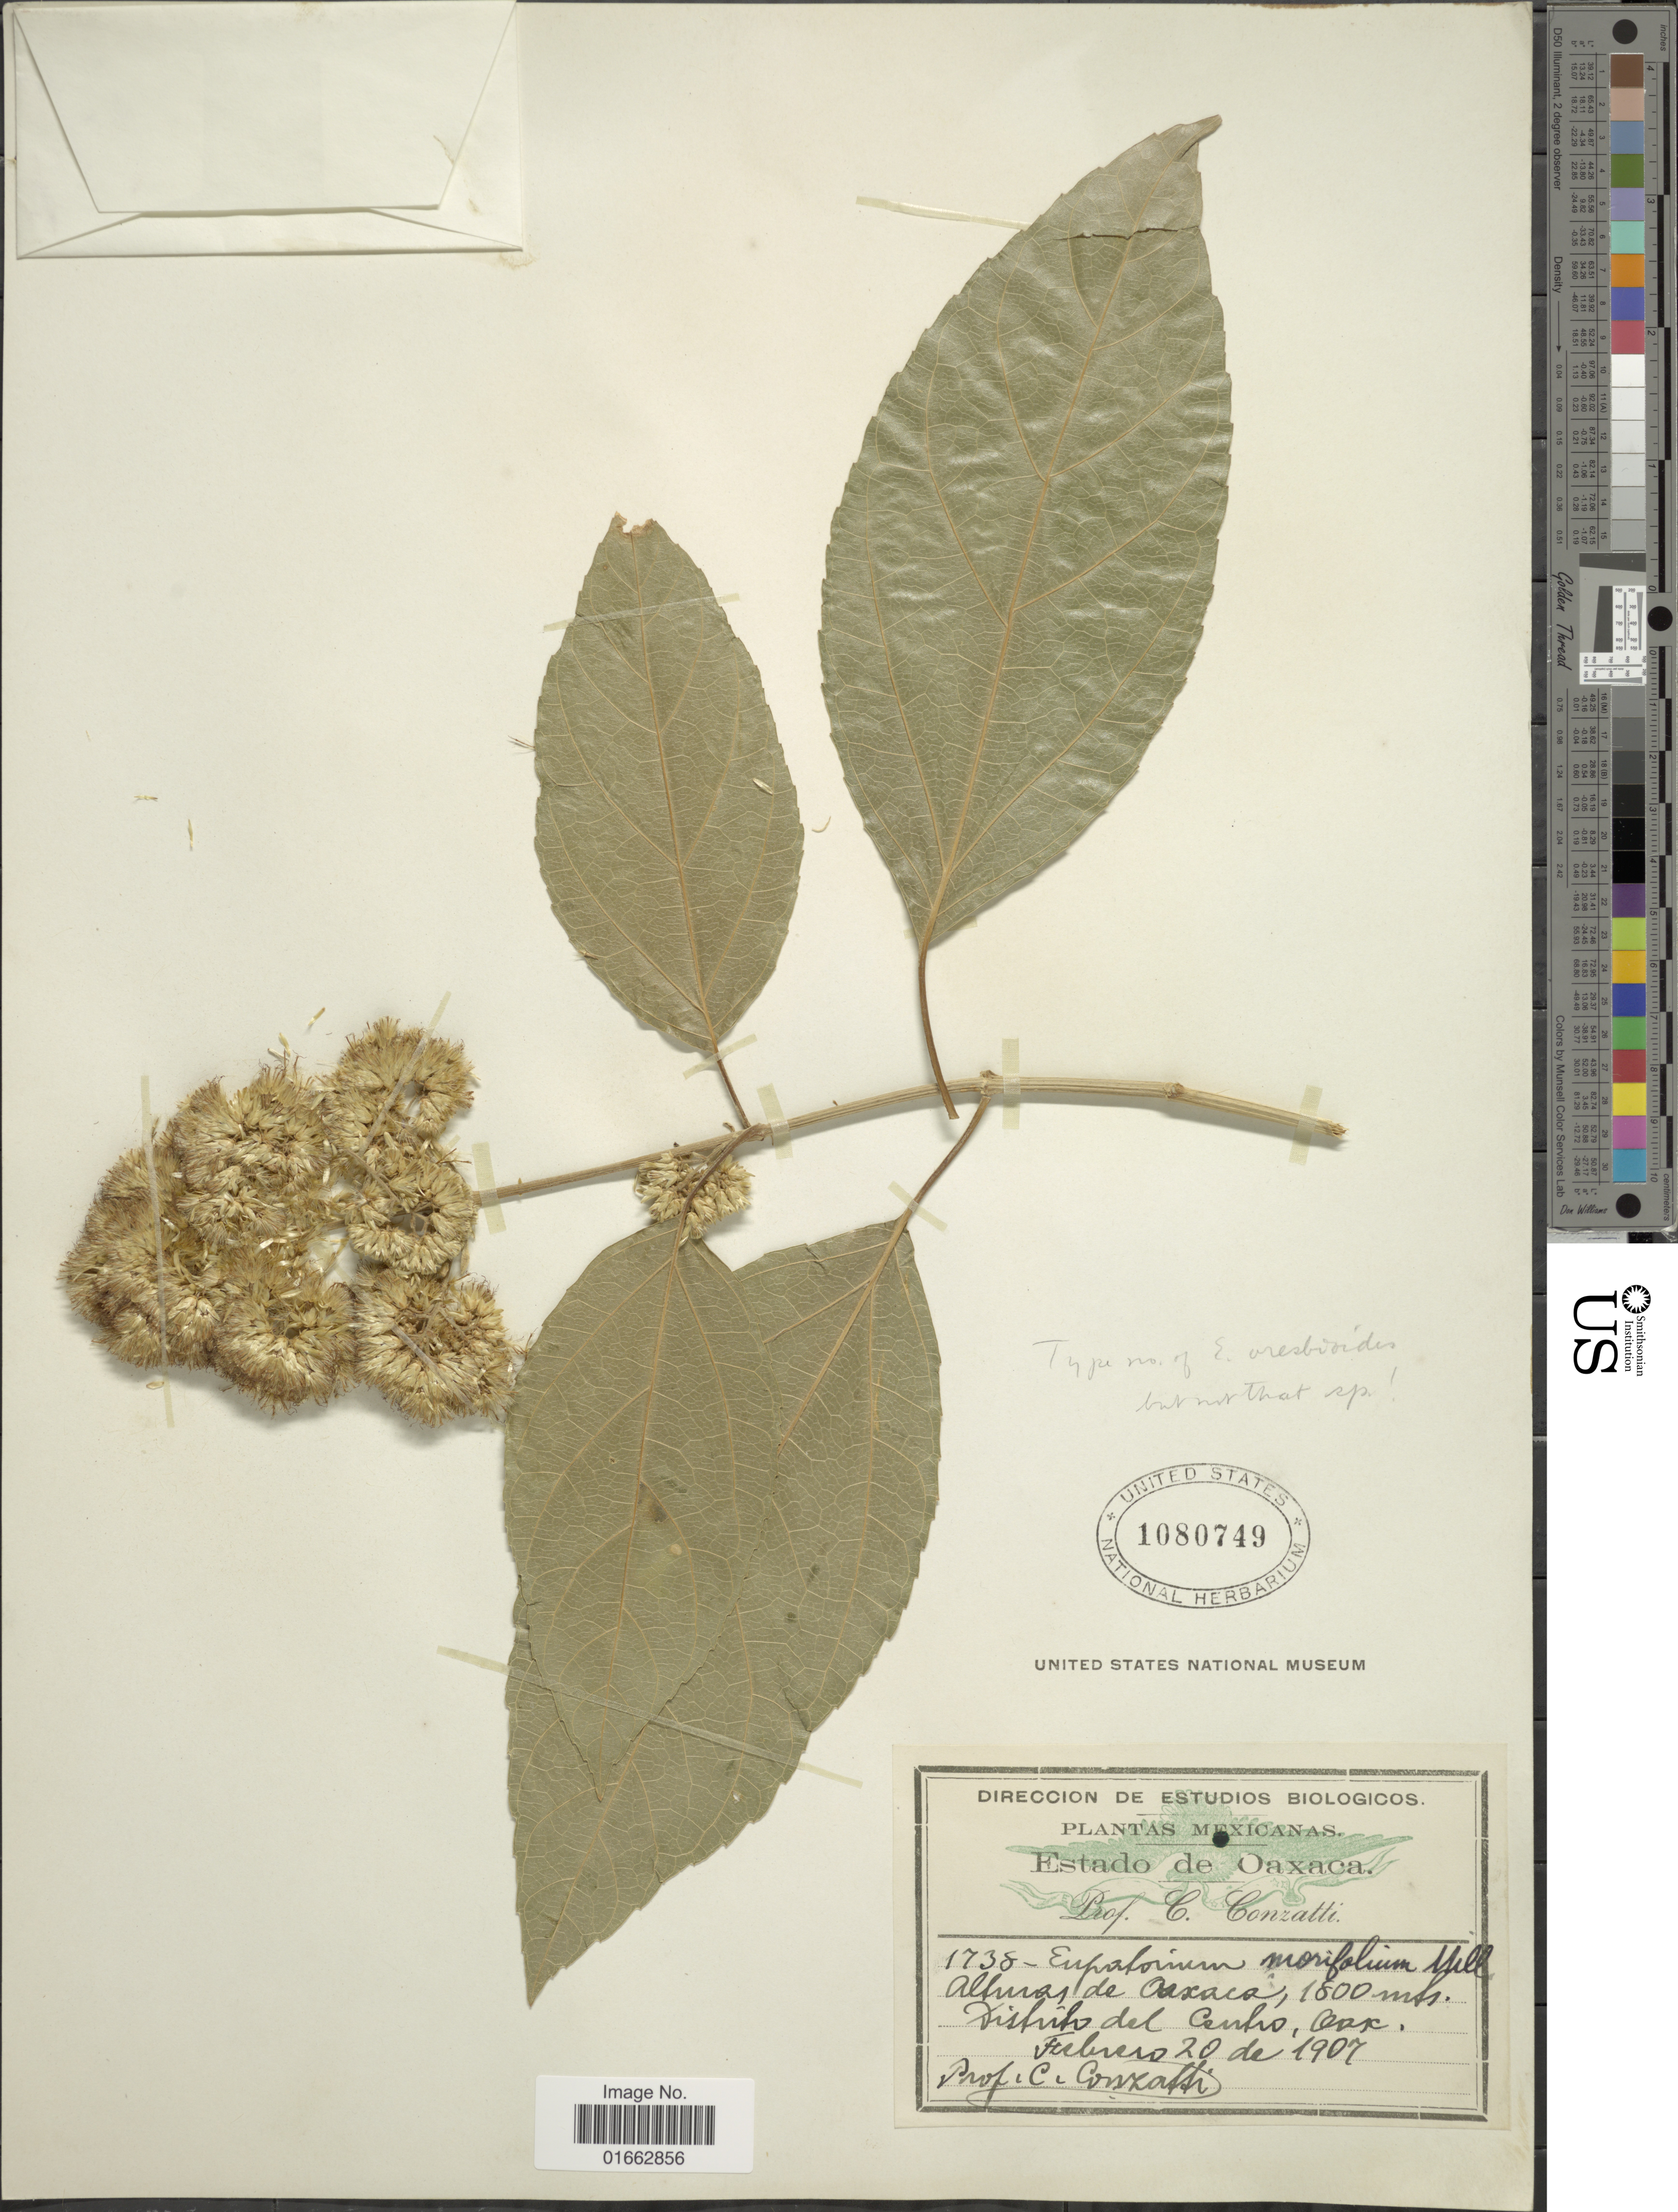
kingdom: Plantae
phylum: Tracheophyta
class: Magnoliopsida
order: Asterales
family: Asteraceae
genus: Critonia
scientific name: Critonia morifolia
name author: (Mill.) R.M. King & H. Rob.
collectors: C. Conzatti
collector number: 1738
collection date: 1907-02-20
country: Mexico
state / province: Oaxaca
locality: Alturas de Oaxacam Distrito del Centro, Oax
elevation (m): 1800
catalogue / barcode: US 1080749